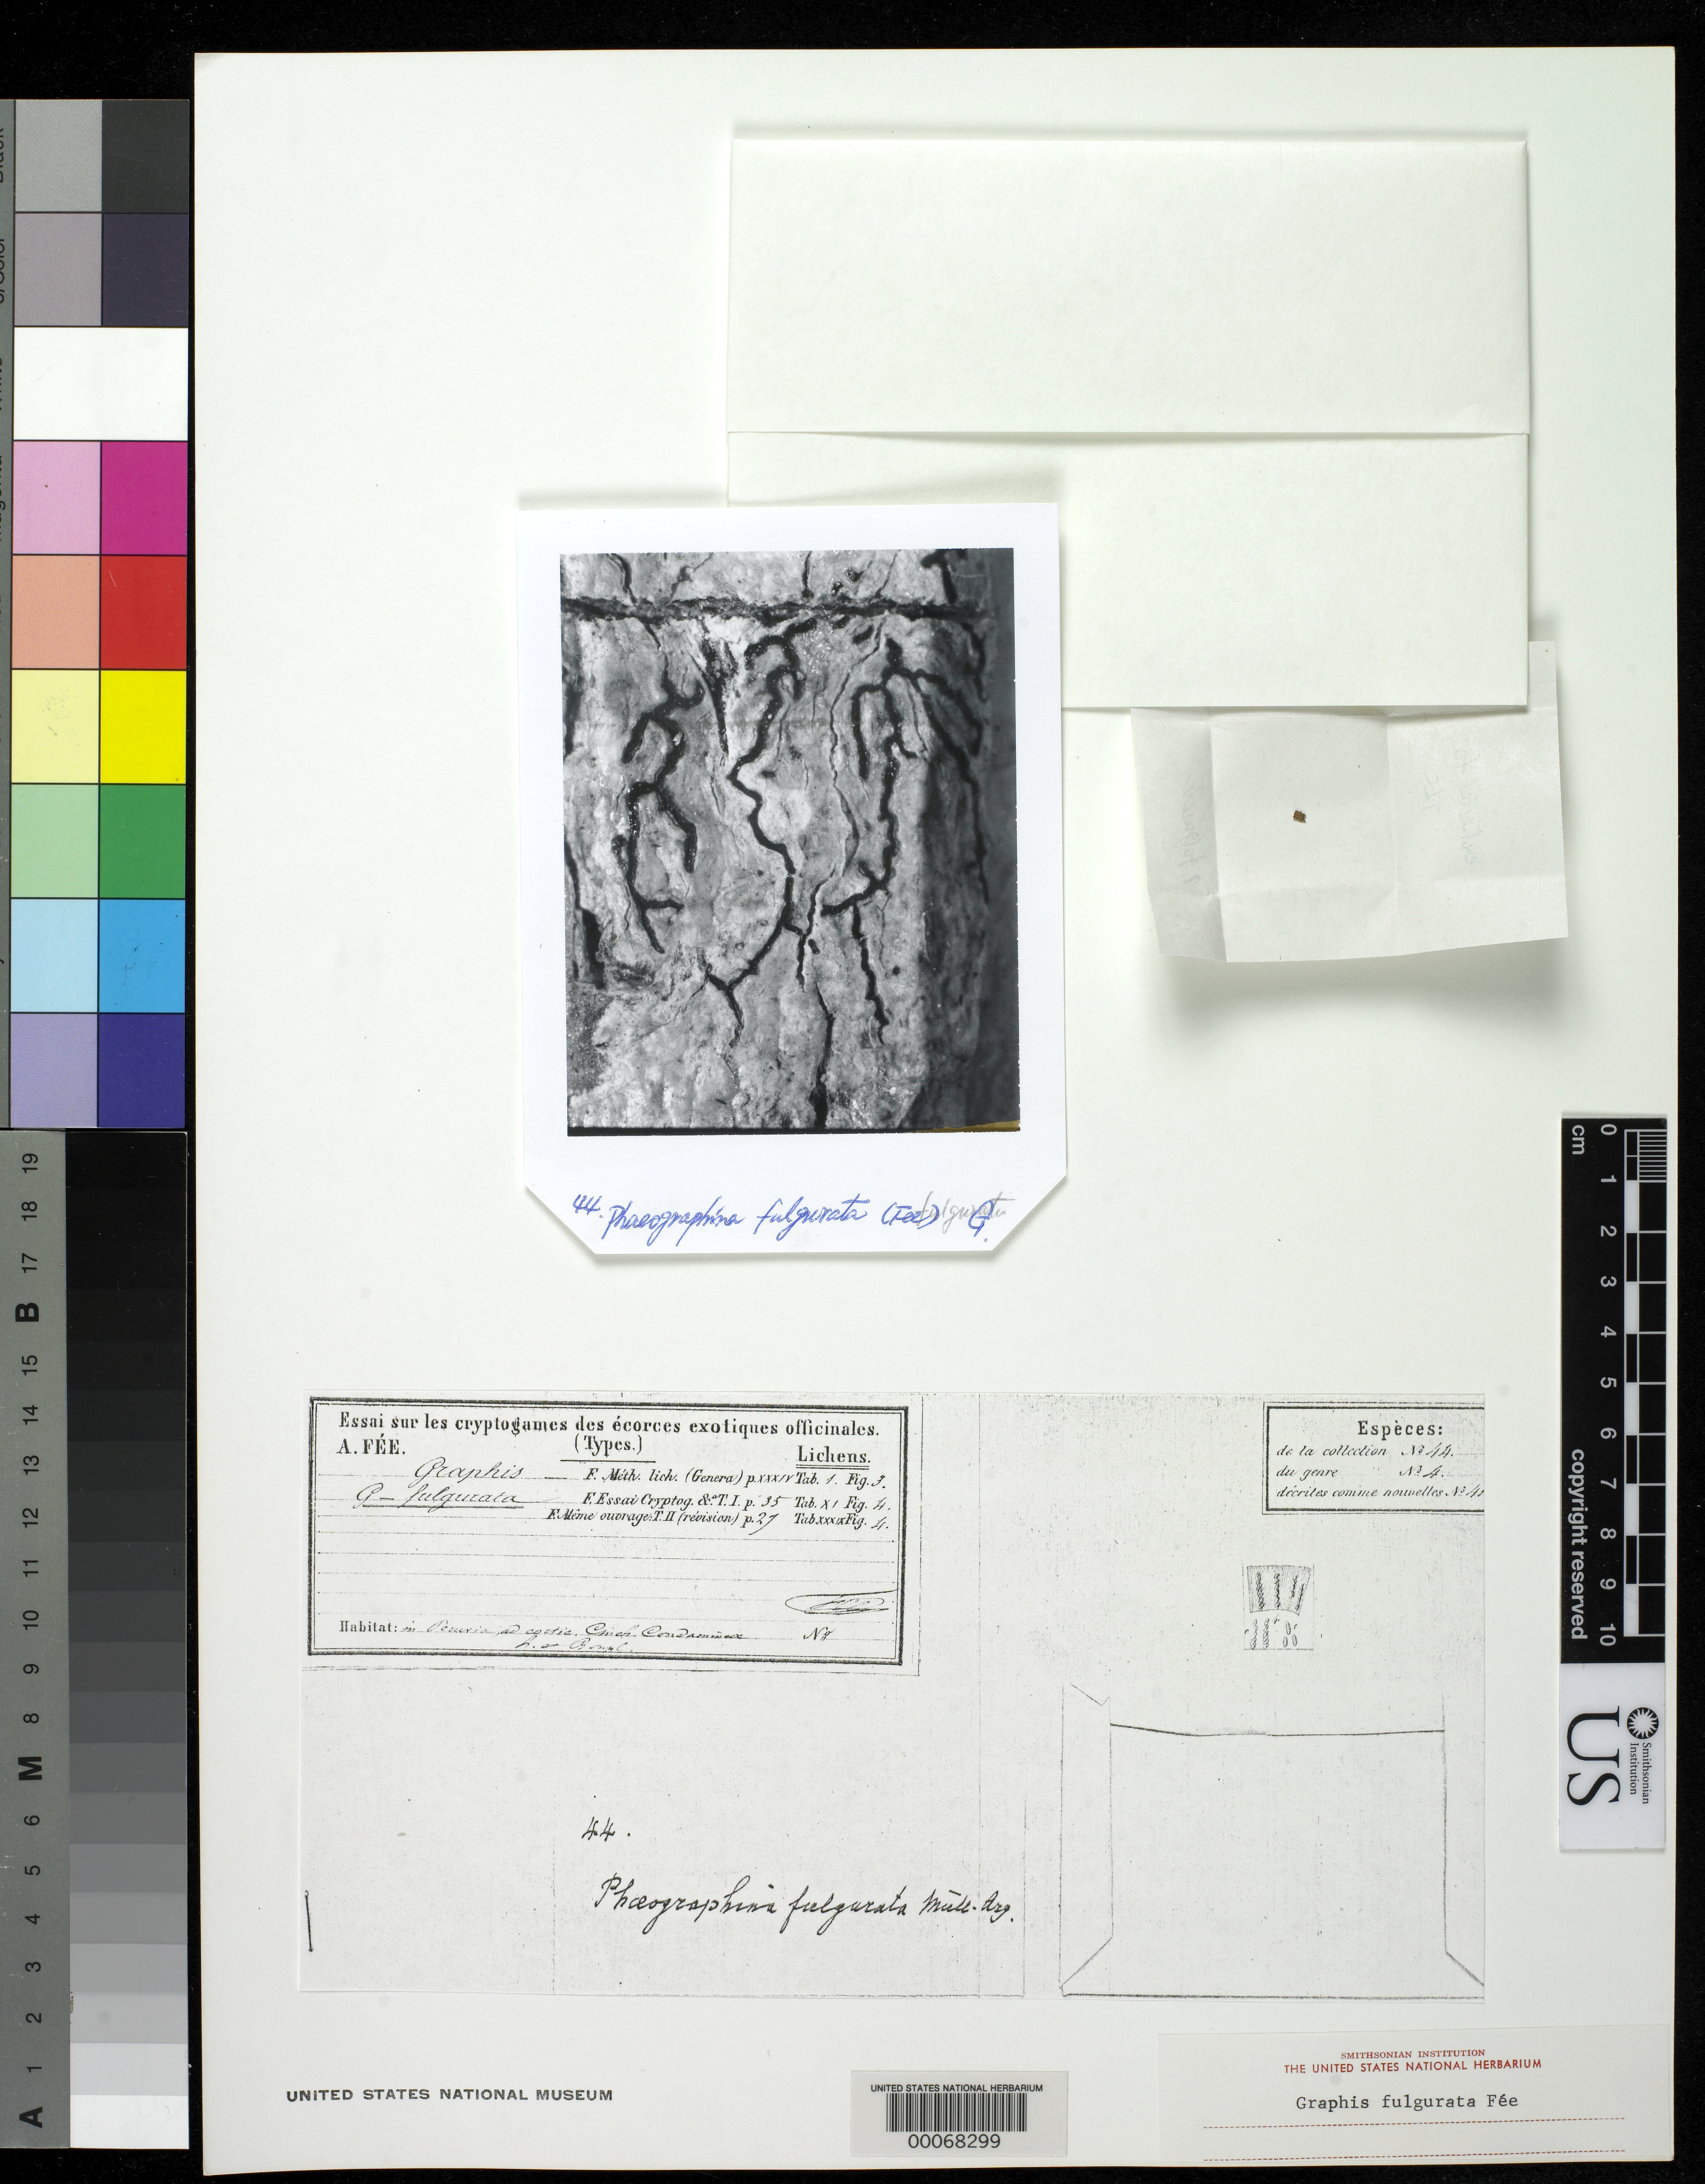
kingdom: Fungi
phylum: Ascomycota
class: Lecanoromycetes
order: Ostropales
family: Graphidaceae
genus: Graphis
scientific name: Graphis fulgurata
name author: Fée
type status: Type Fragment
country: Peru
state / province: San Martín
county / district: Mariscal Cáceres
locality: Rio Huallaga, margen Derecha del; Balsa Probana; dtto. Tocache Nuevo